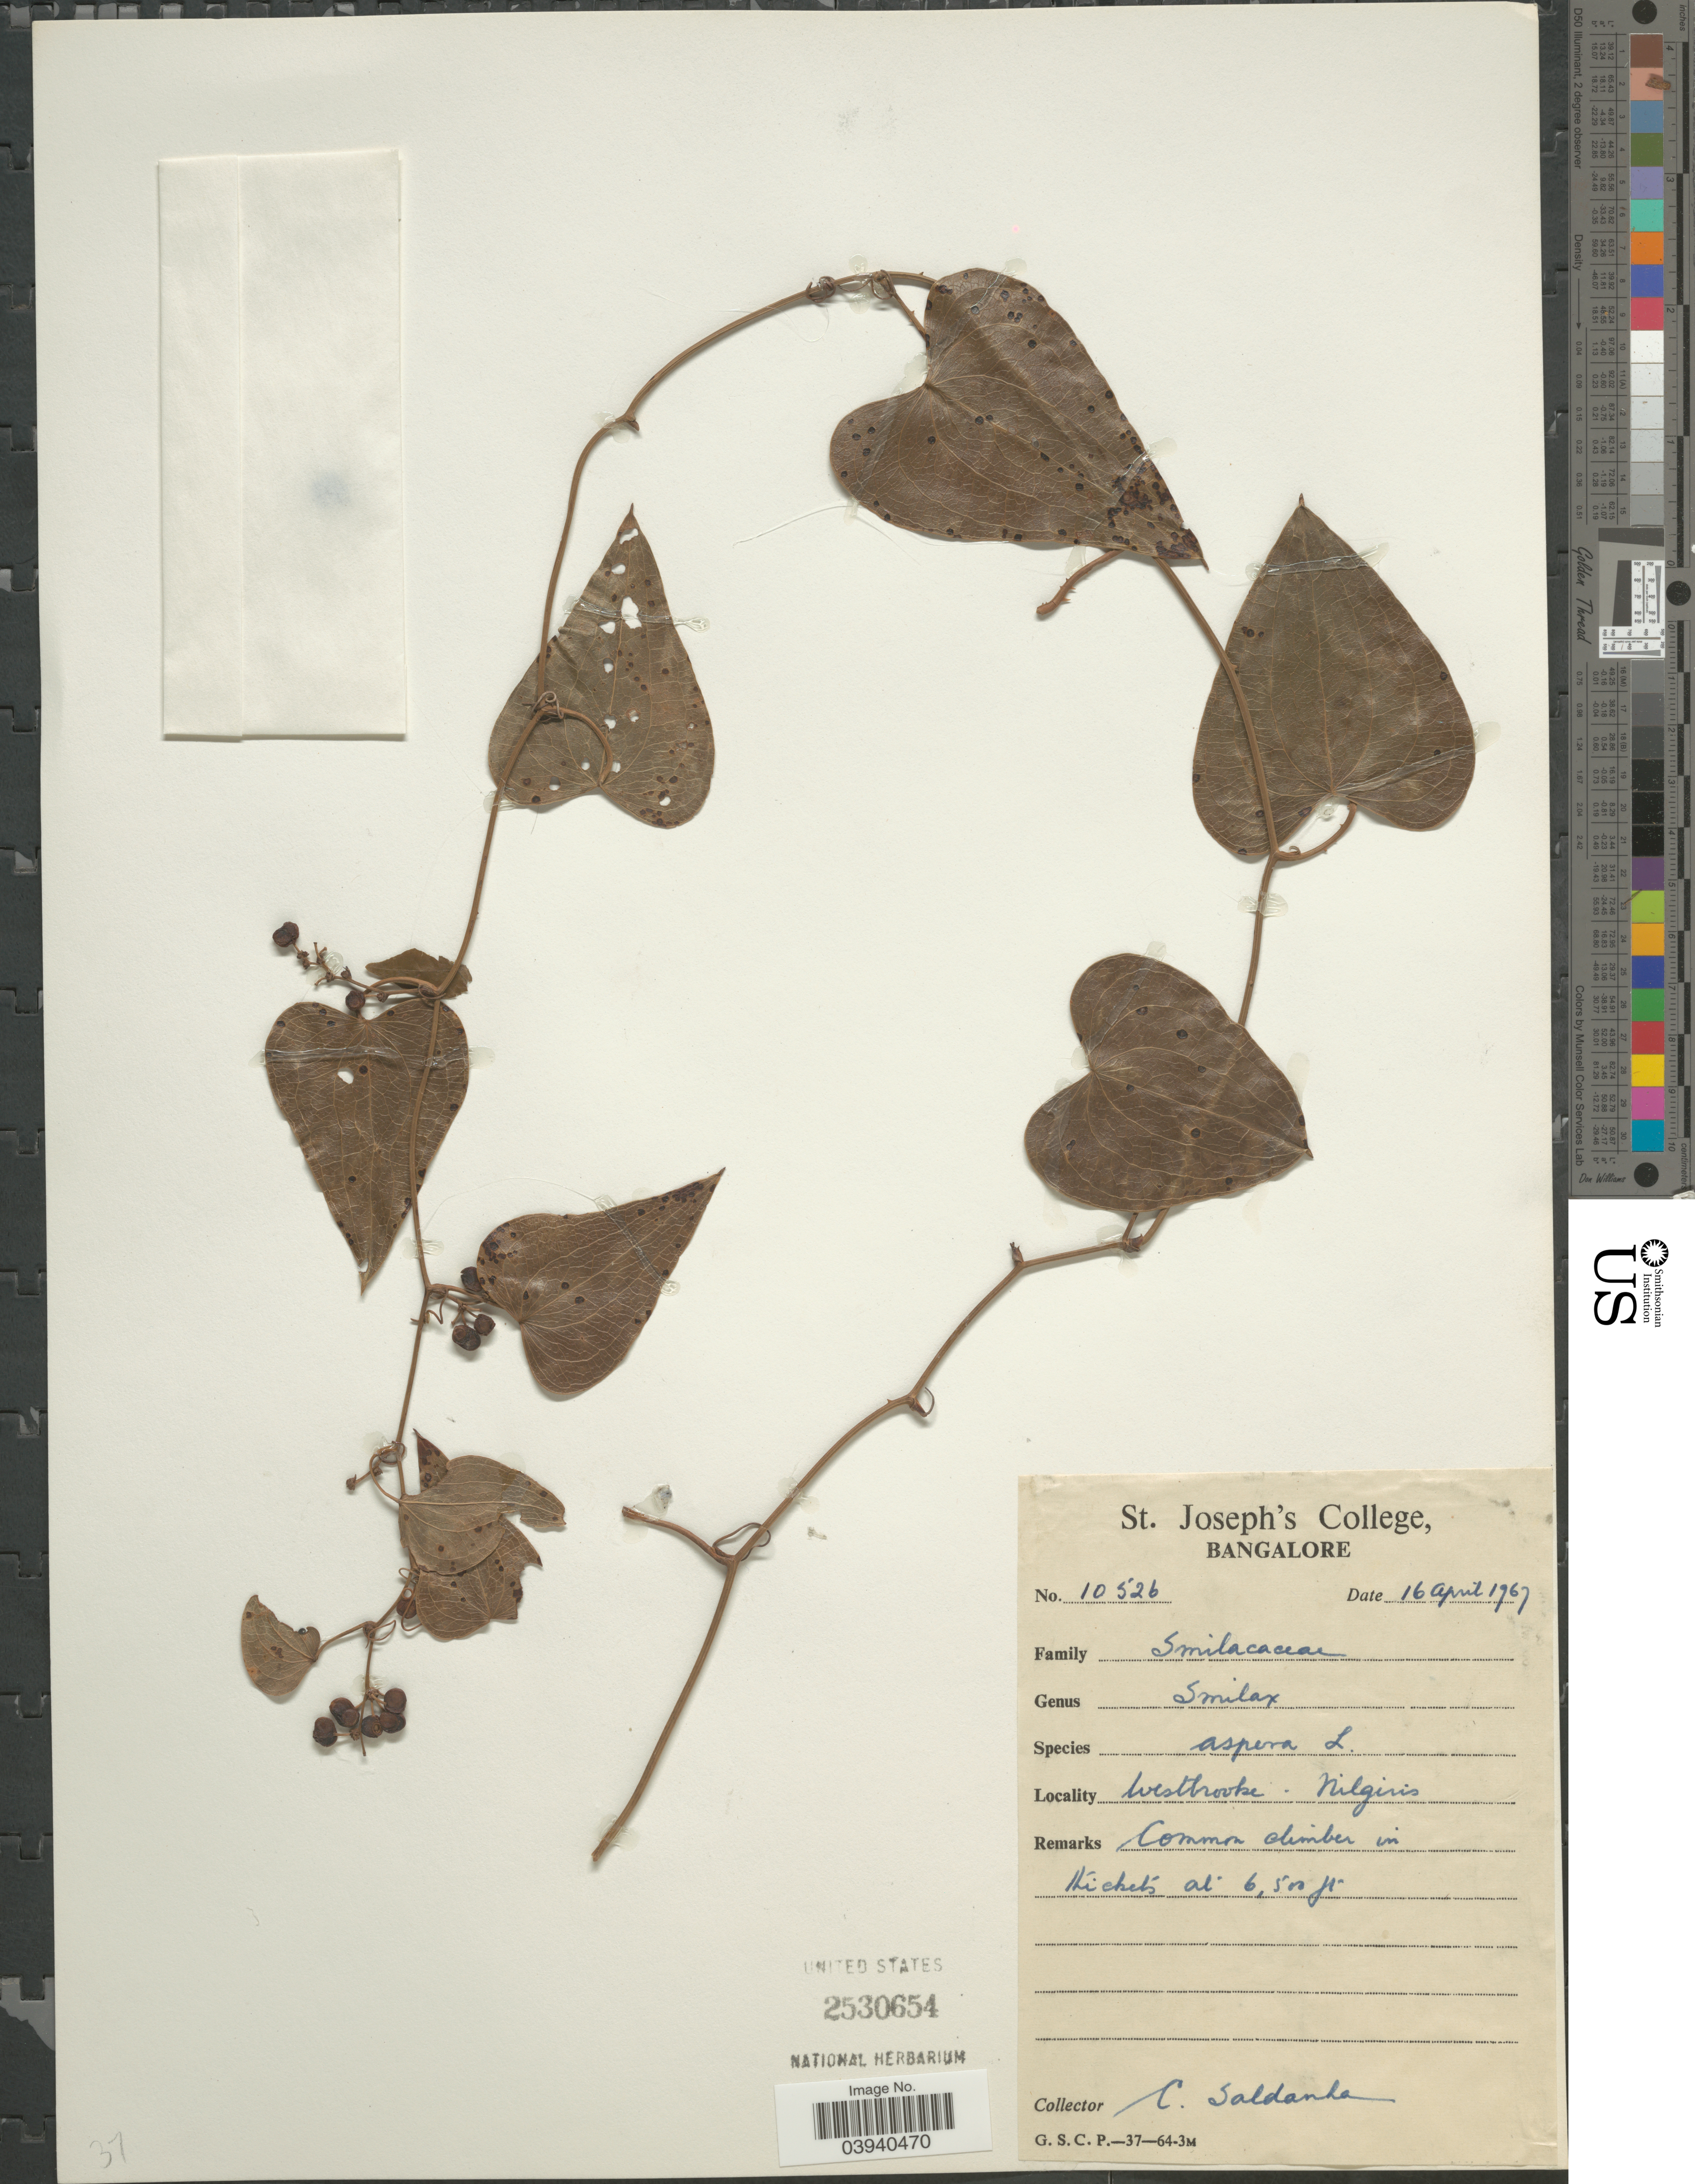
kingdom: Plantae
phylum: Tracheophyta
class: Liliopsida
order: Liliales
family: Smilacaceae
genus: Smilax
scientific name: Smilax aspera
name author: L.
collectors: C. Saldanha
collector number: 10526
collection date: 1967-04-16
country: India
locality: Westbrooke. Nilgiris.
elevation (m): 1981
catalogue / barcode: US 2530654